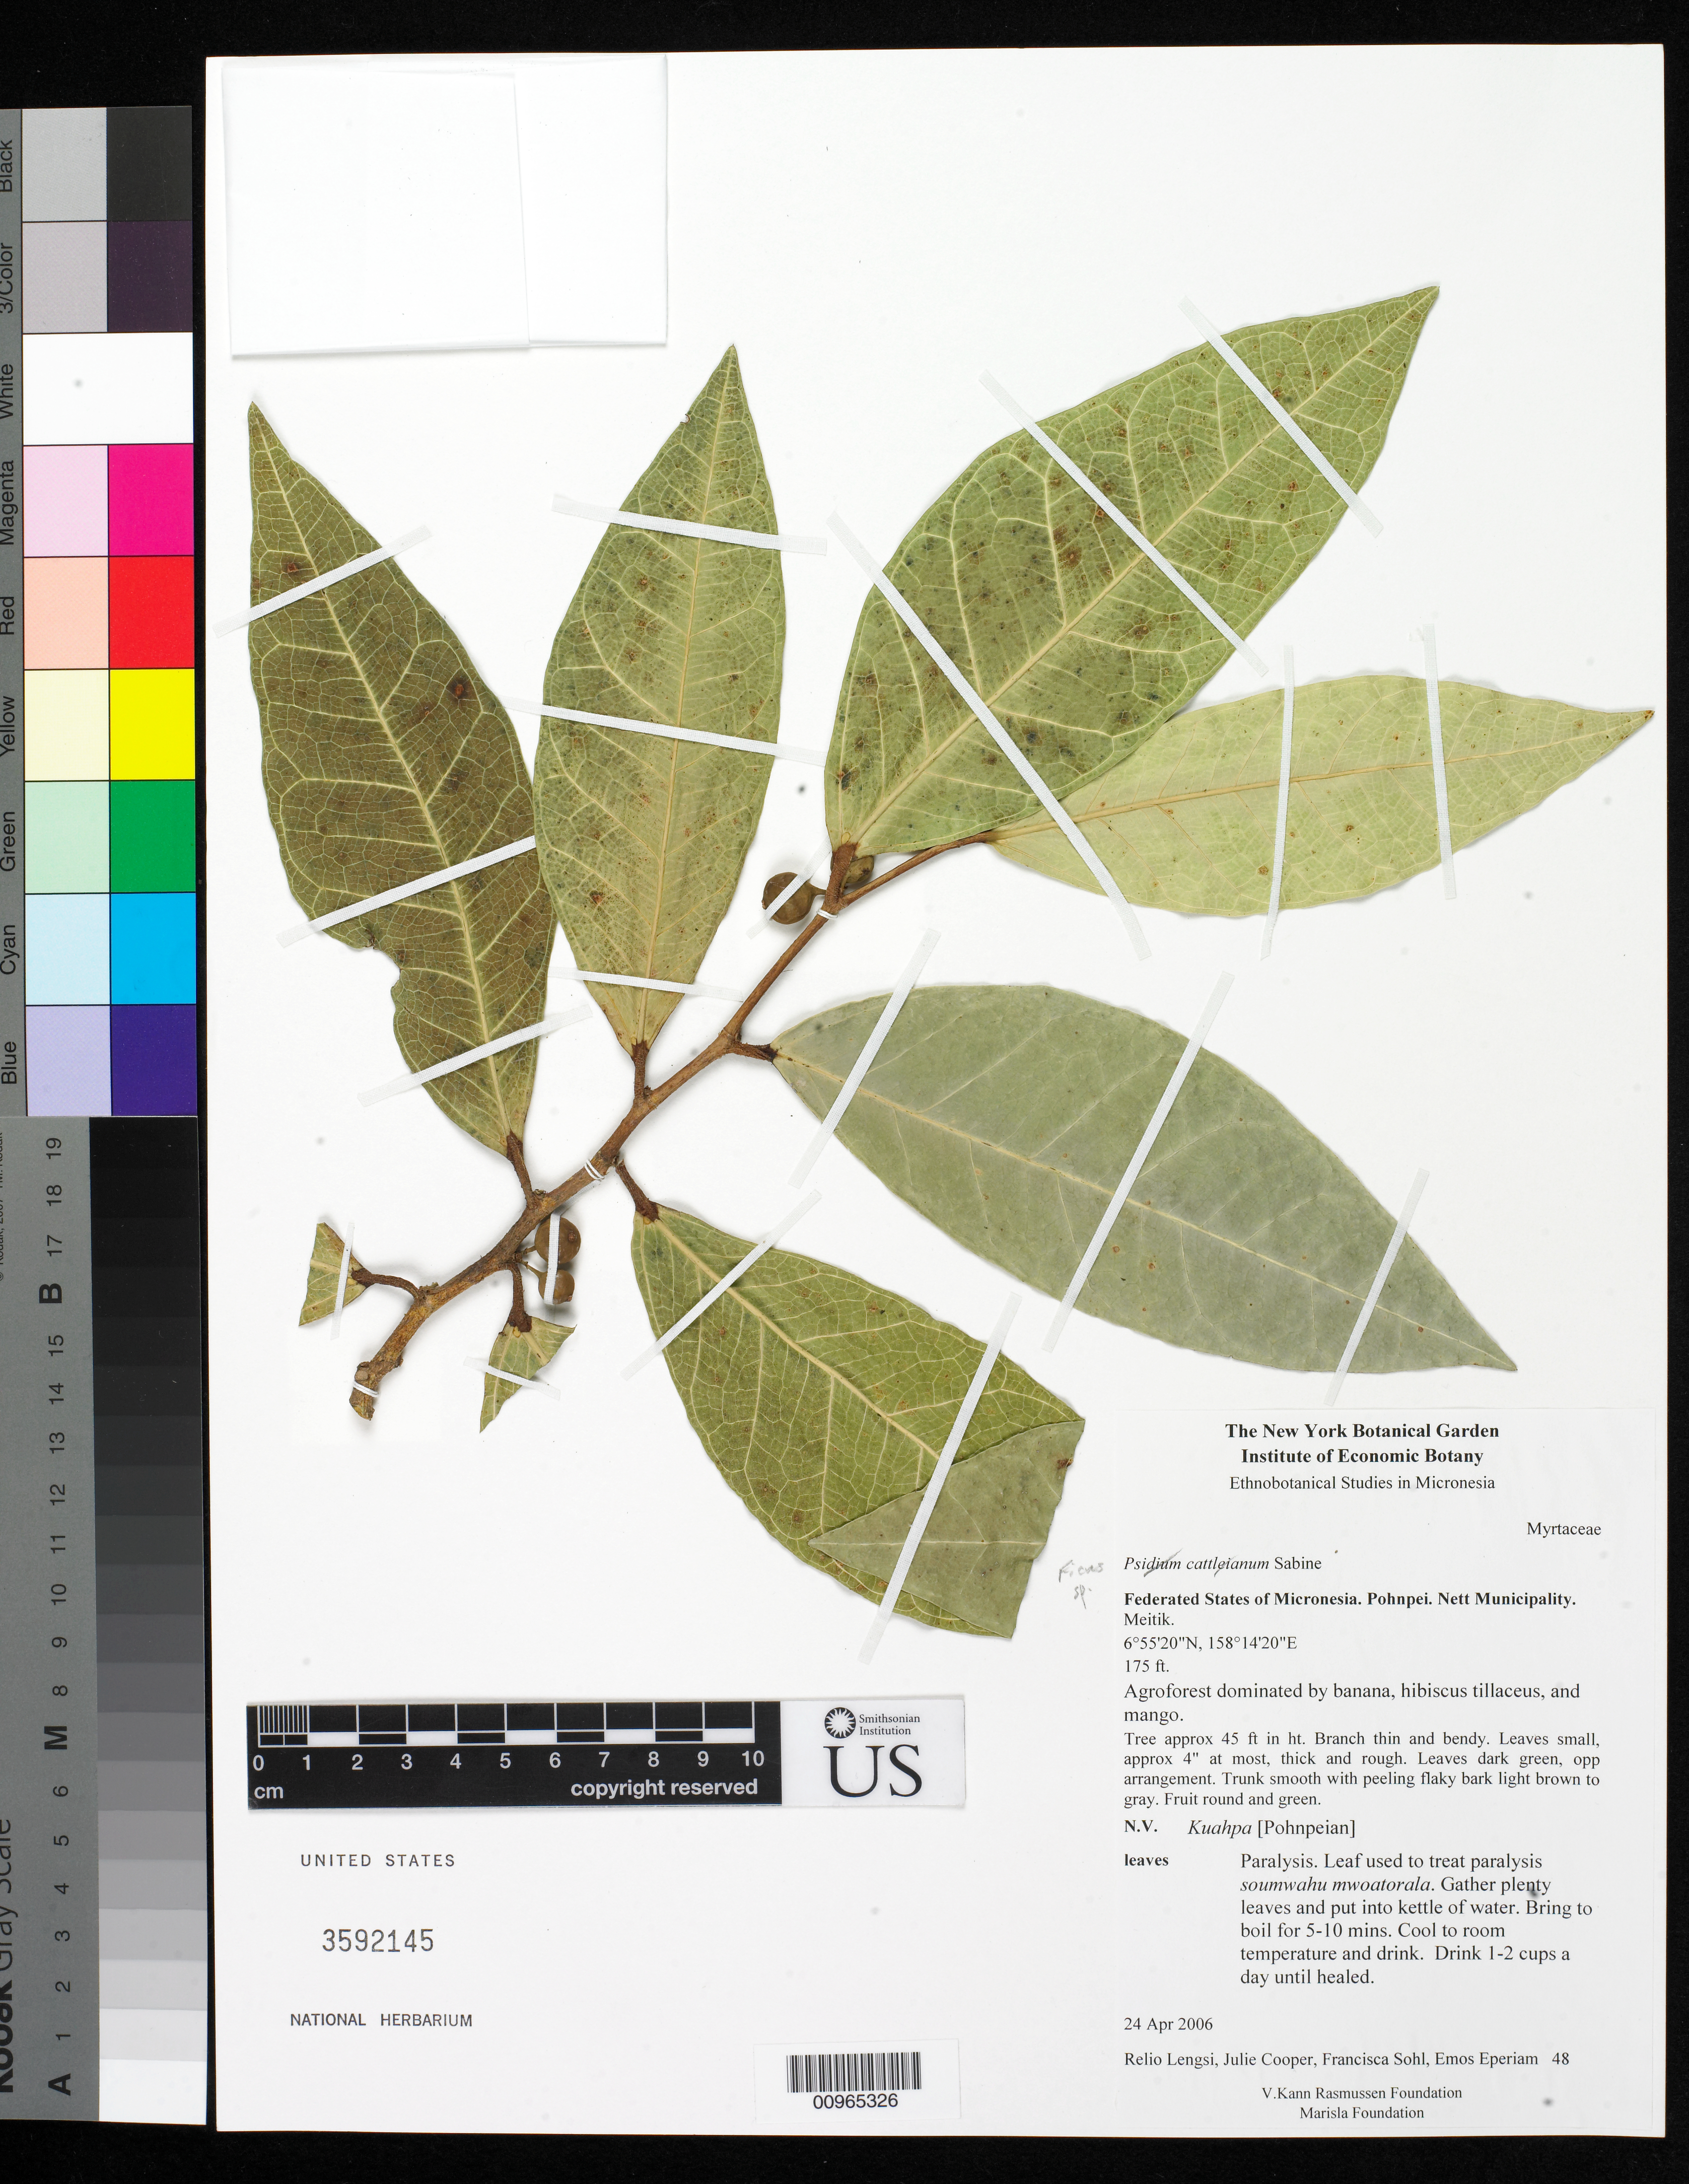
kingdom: Plantae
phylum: Tracheophyta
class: Magnoliopsida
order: Rosales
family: Moraceae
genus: Ficus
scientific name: Ficus sp.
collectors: R. Lengsi, P. Eperiam, J. Cooper & F. Sohl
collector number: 48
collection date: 2006-04-24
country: Micronesia, Federated States of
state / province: Pohnpei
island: Pohnpei [Ponape]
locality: Meitik, Nett Muncipality, Pohnpei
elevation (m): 53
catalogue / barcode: US 3592145